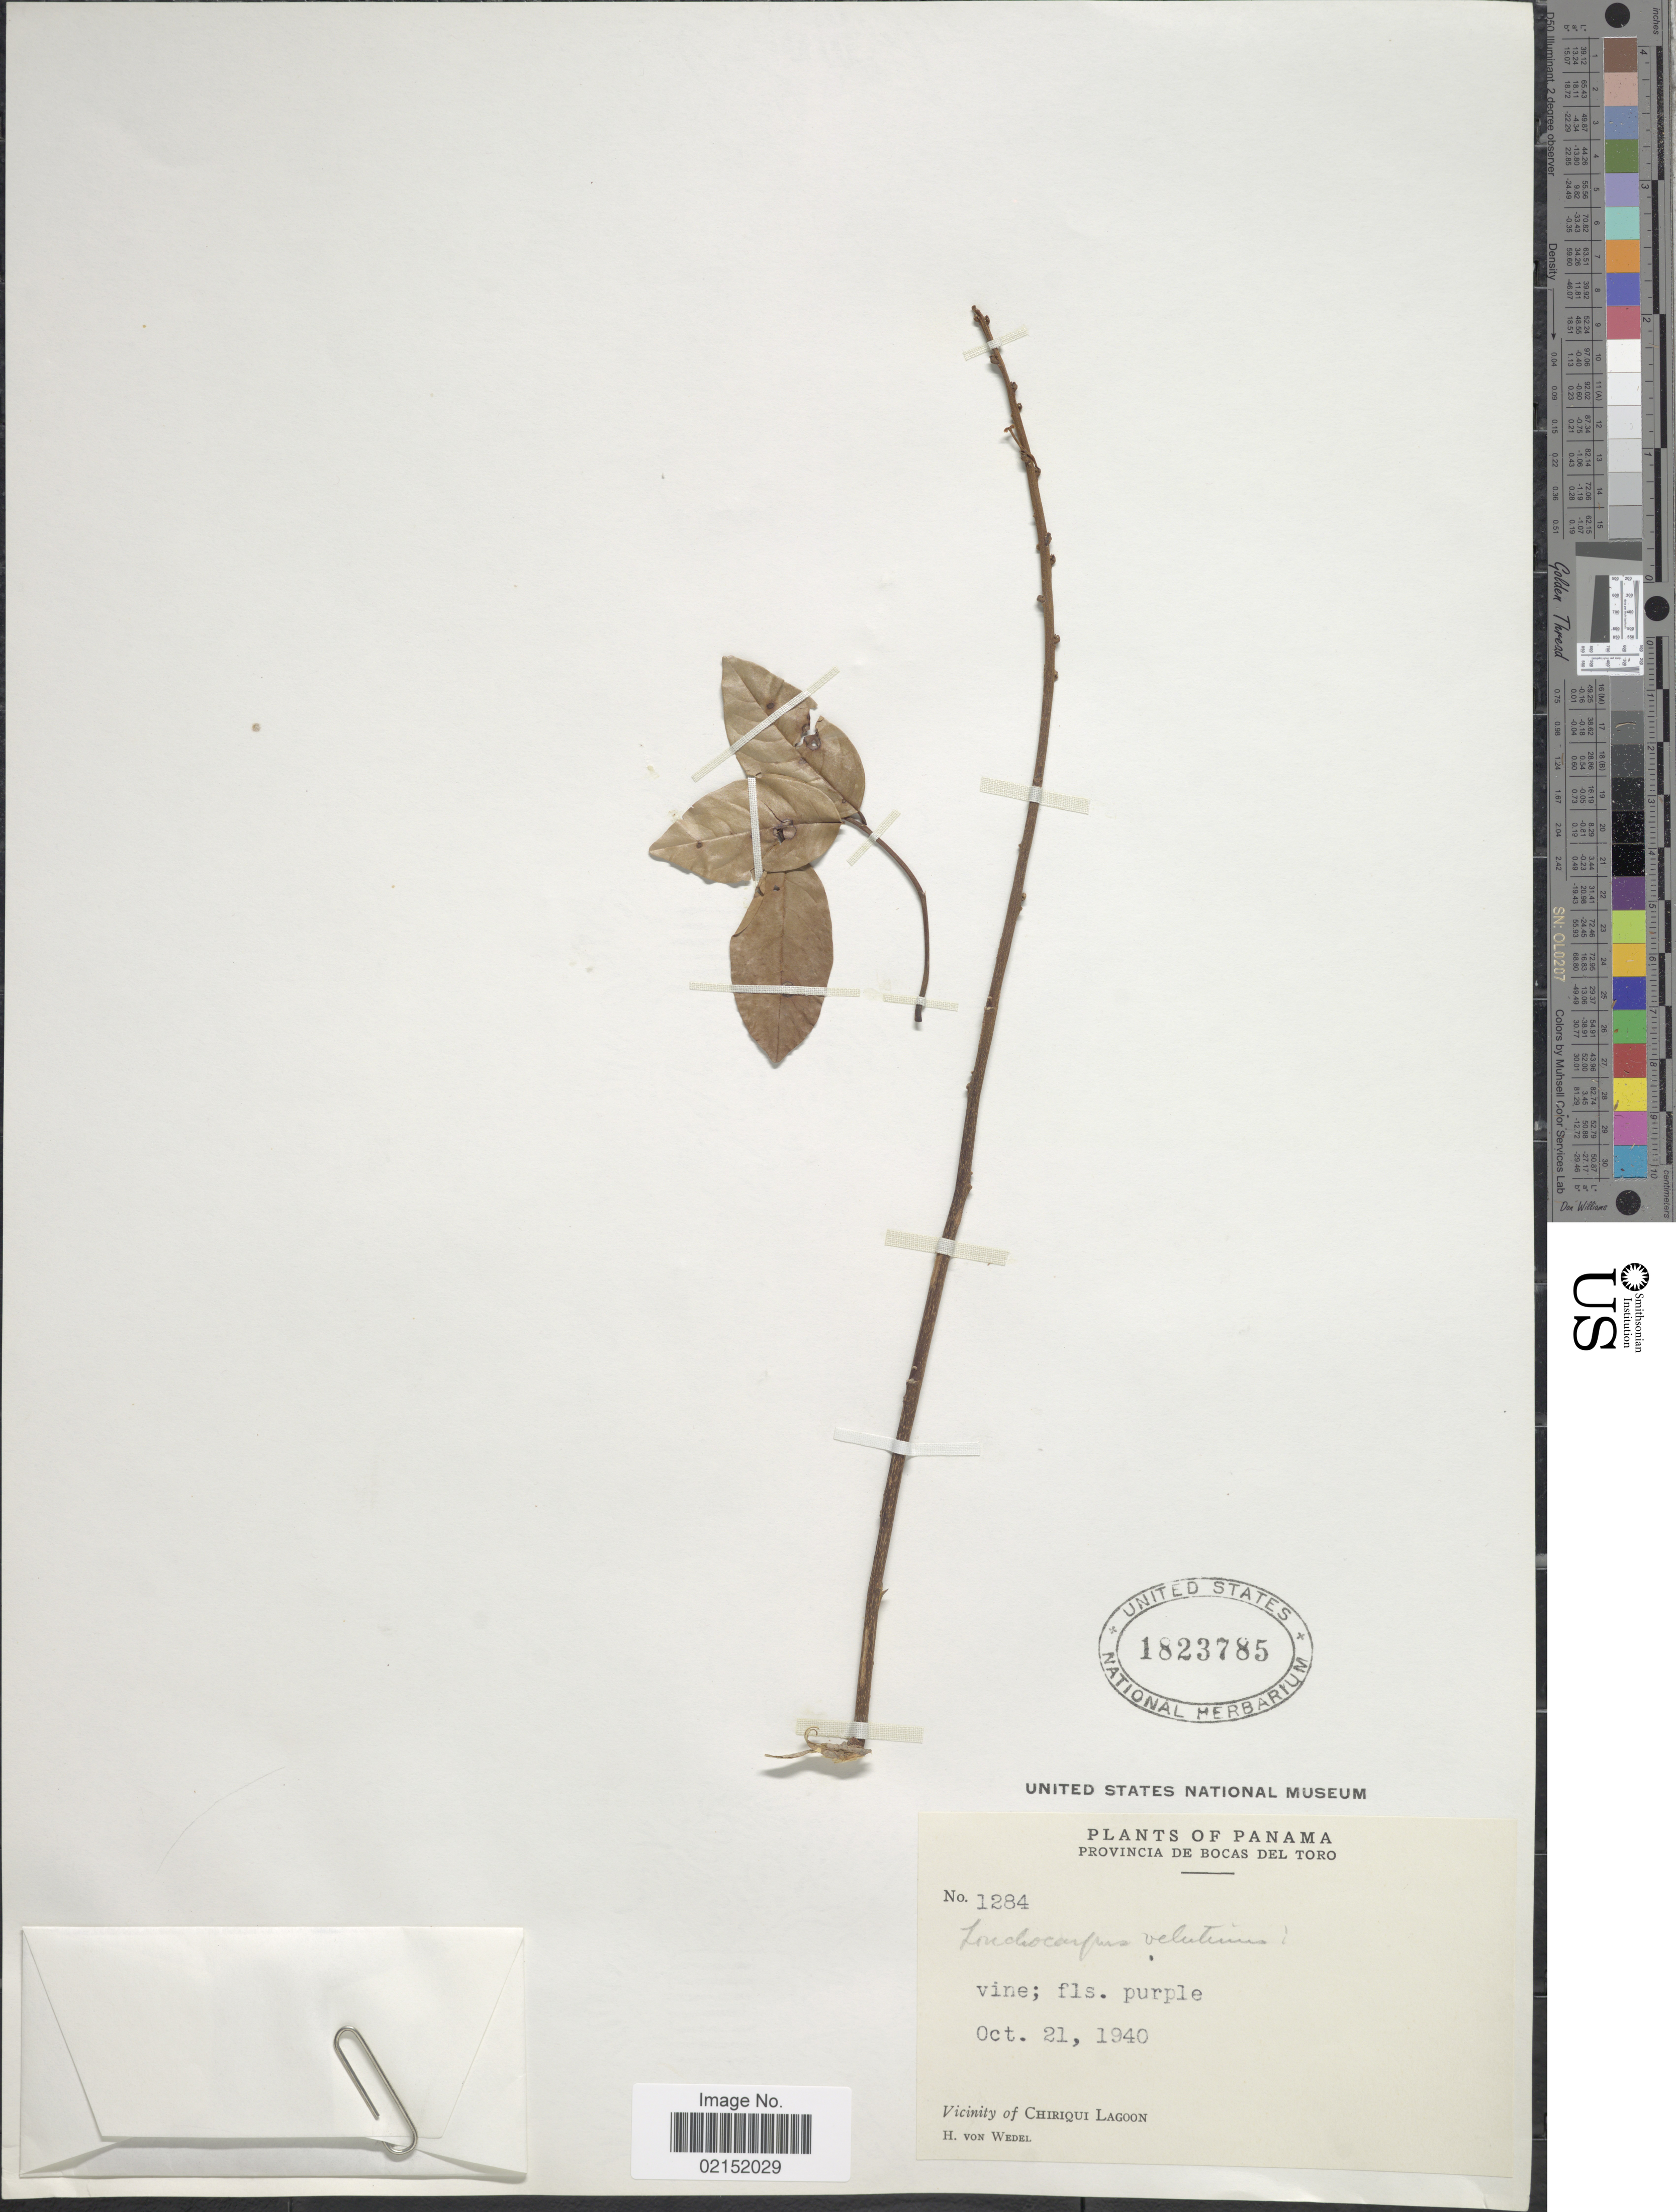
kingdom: Plantae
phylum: Tracheophyta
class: Magnoliopsida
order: Fabales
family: Fabaceae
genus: Lonchocarpus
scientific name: Lonchocarpus velutinus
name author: Benth. ex Seem.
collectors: H. von Wedel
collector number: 1284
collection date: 1940-10-21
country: Panama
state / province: Bocas del Toro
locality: Vicinity of Chiriqui Lagoon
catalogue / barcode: US 1823785